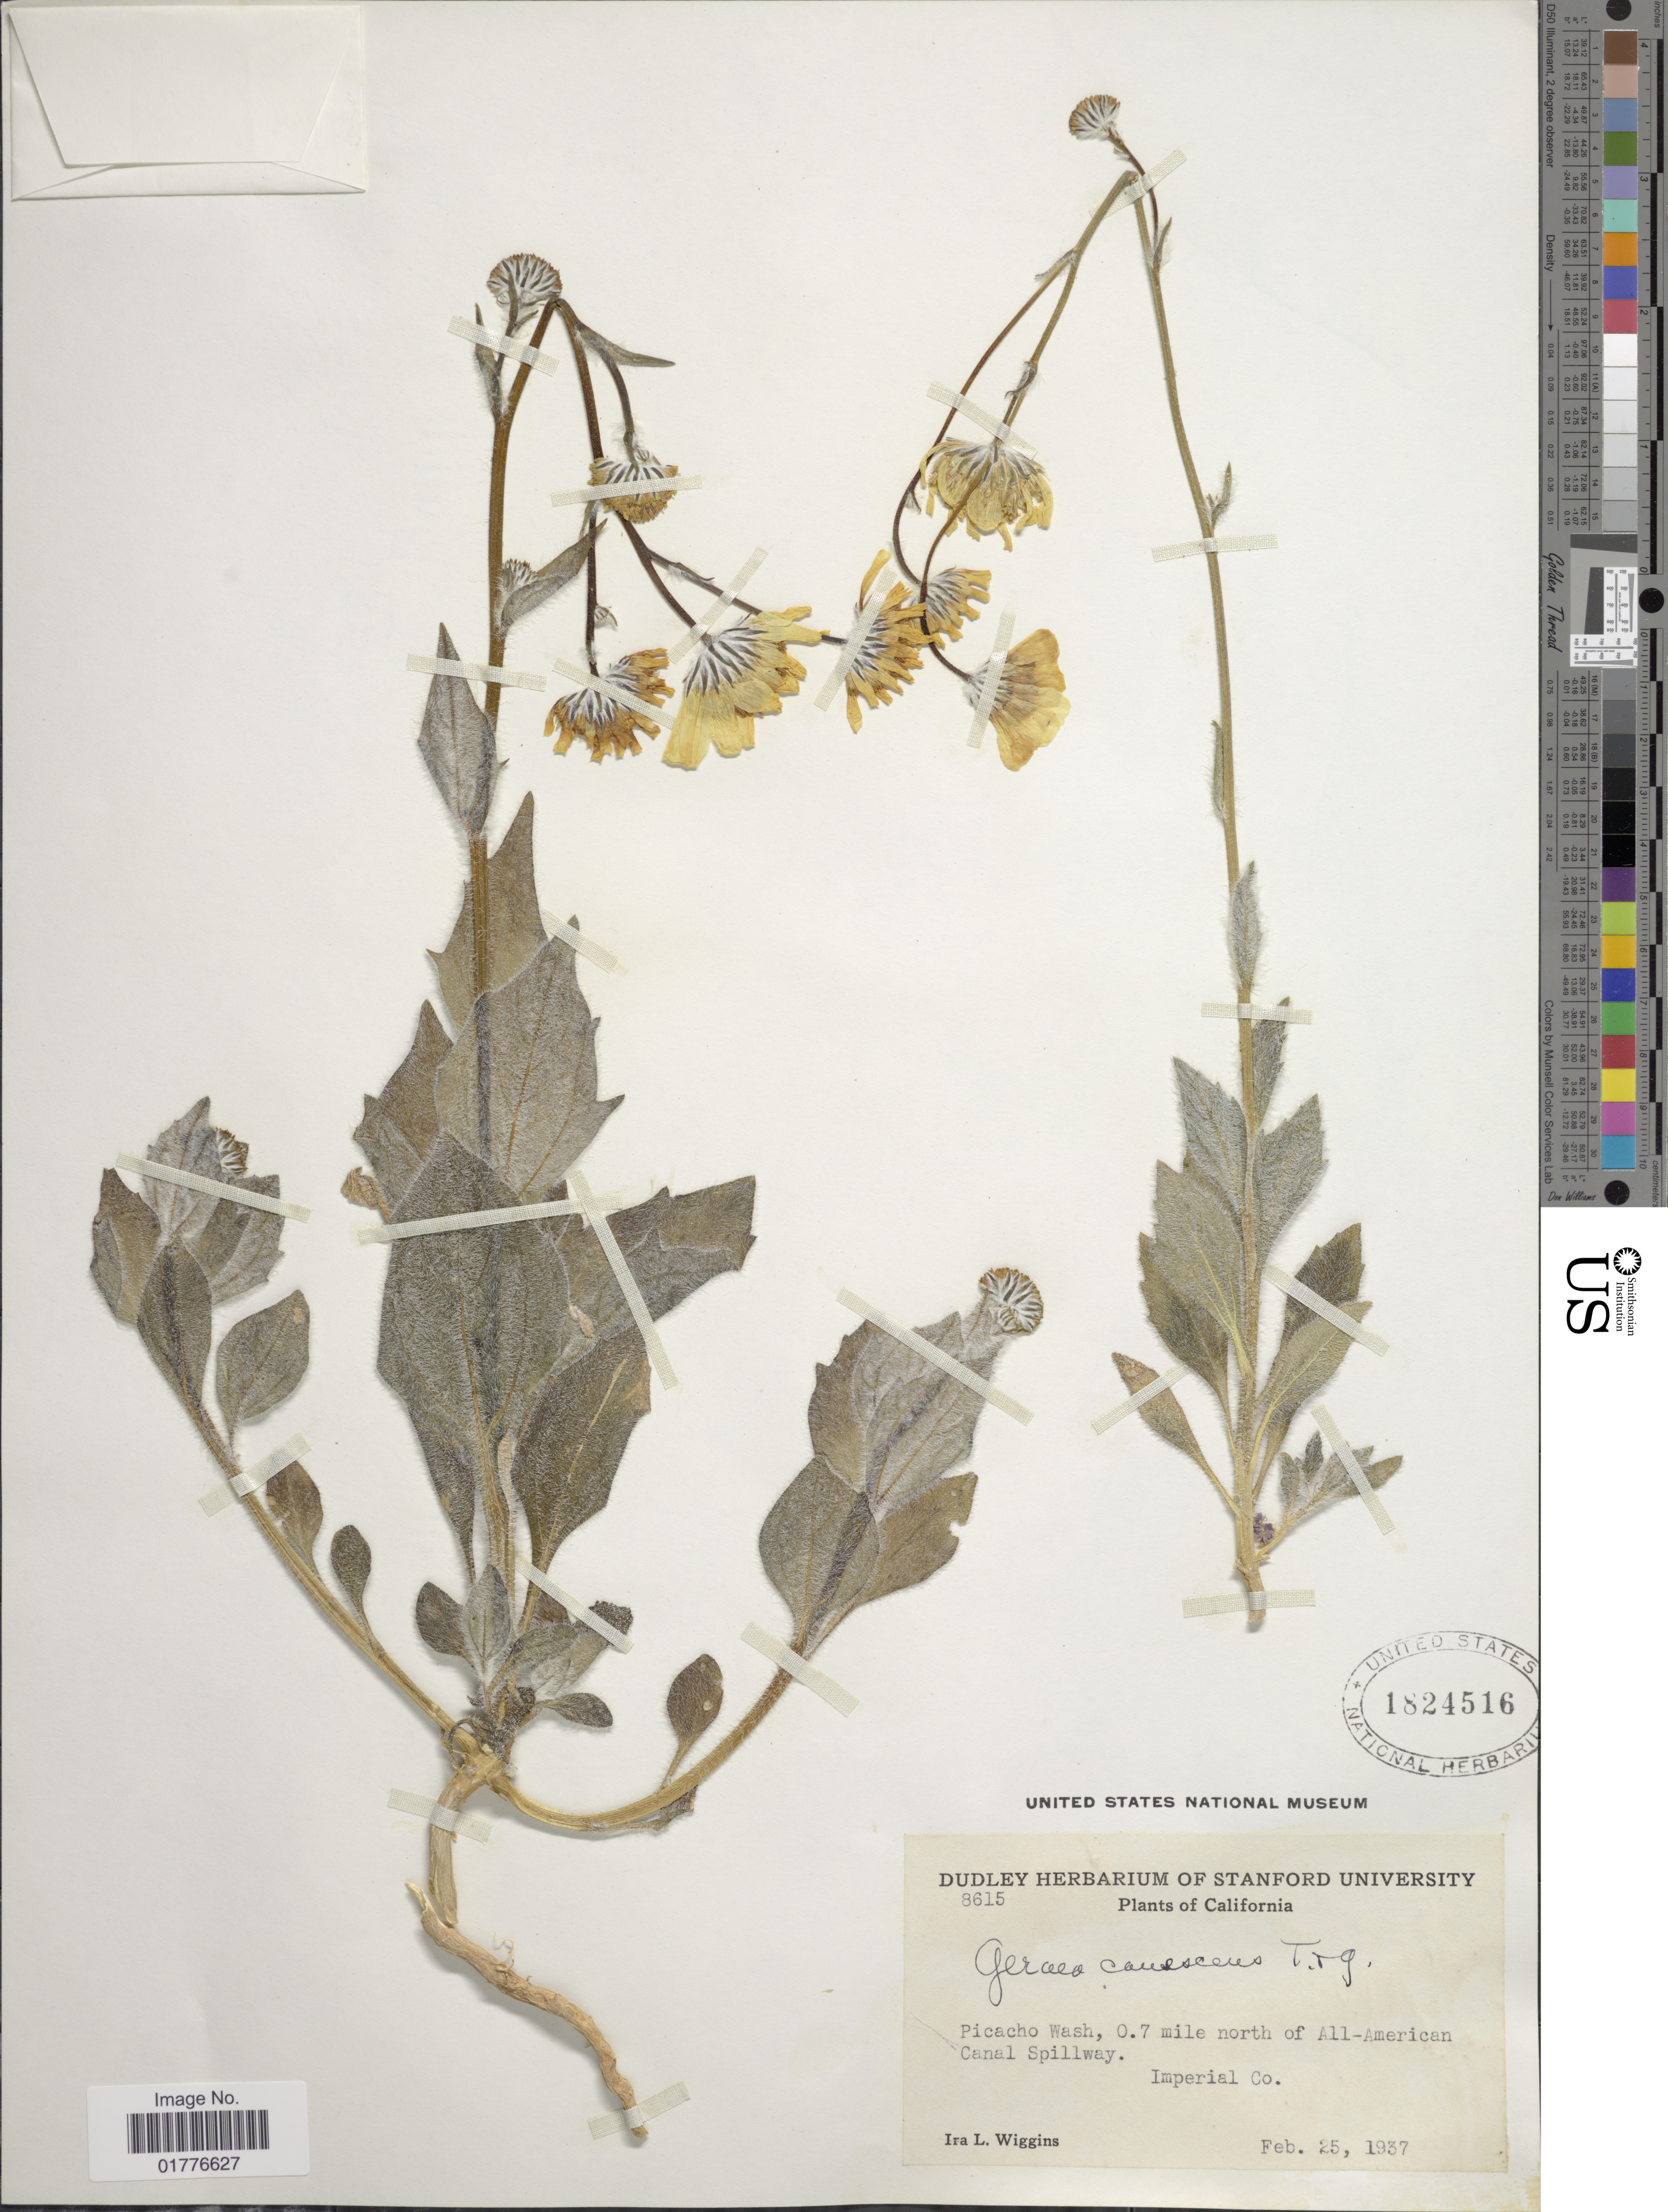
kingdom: Plantae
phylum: Tracheophyta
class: Magnoliopsida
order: Asterales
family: Asteraceae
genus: Geraea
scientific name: Geraea canescens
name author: Torr. & A. Gray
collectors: I. L. Wiggins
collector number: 8615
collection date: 1937-02-25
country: United States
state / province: California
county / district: Imperial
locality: Picacho Wash, 0.7 mile north of All-American Canal Spillway. Imperial Co.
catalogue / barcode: US 1824516